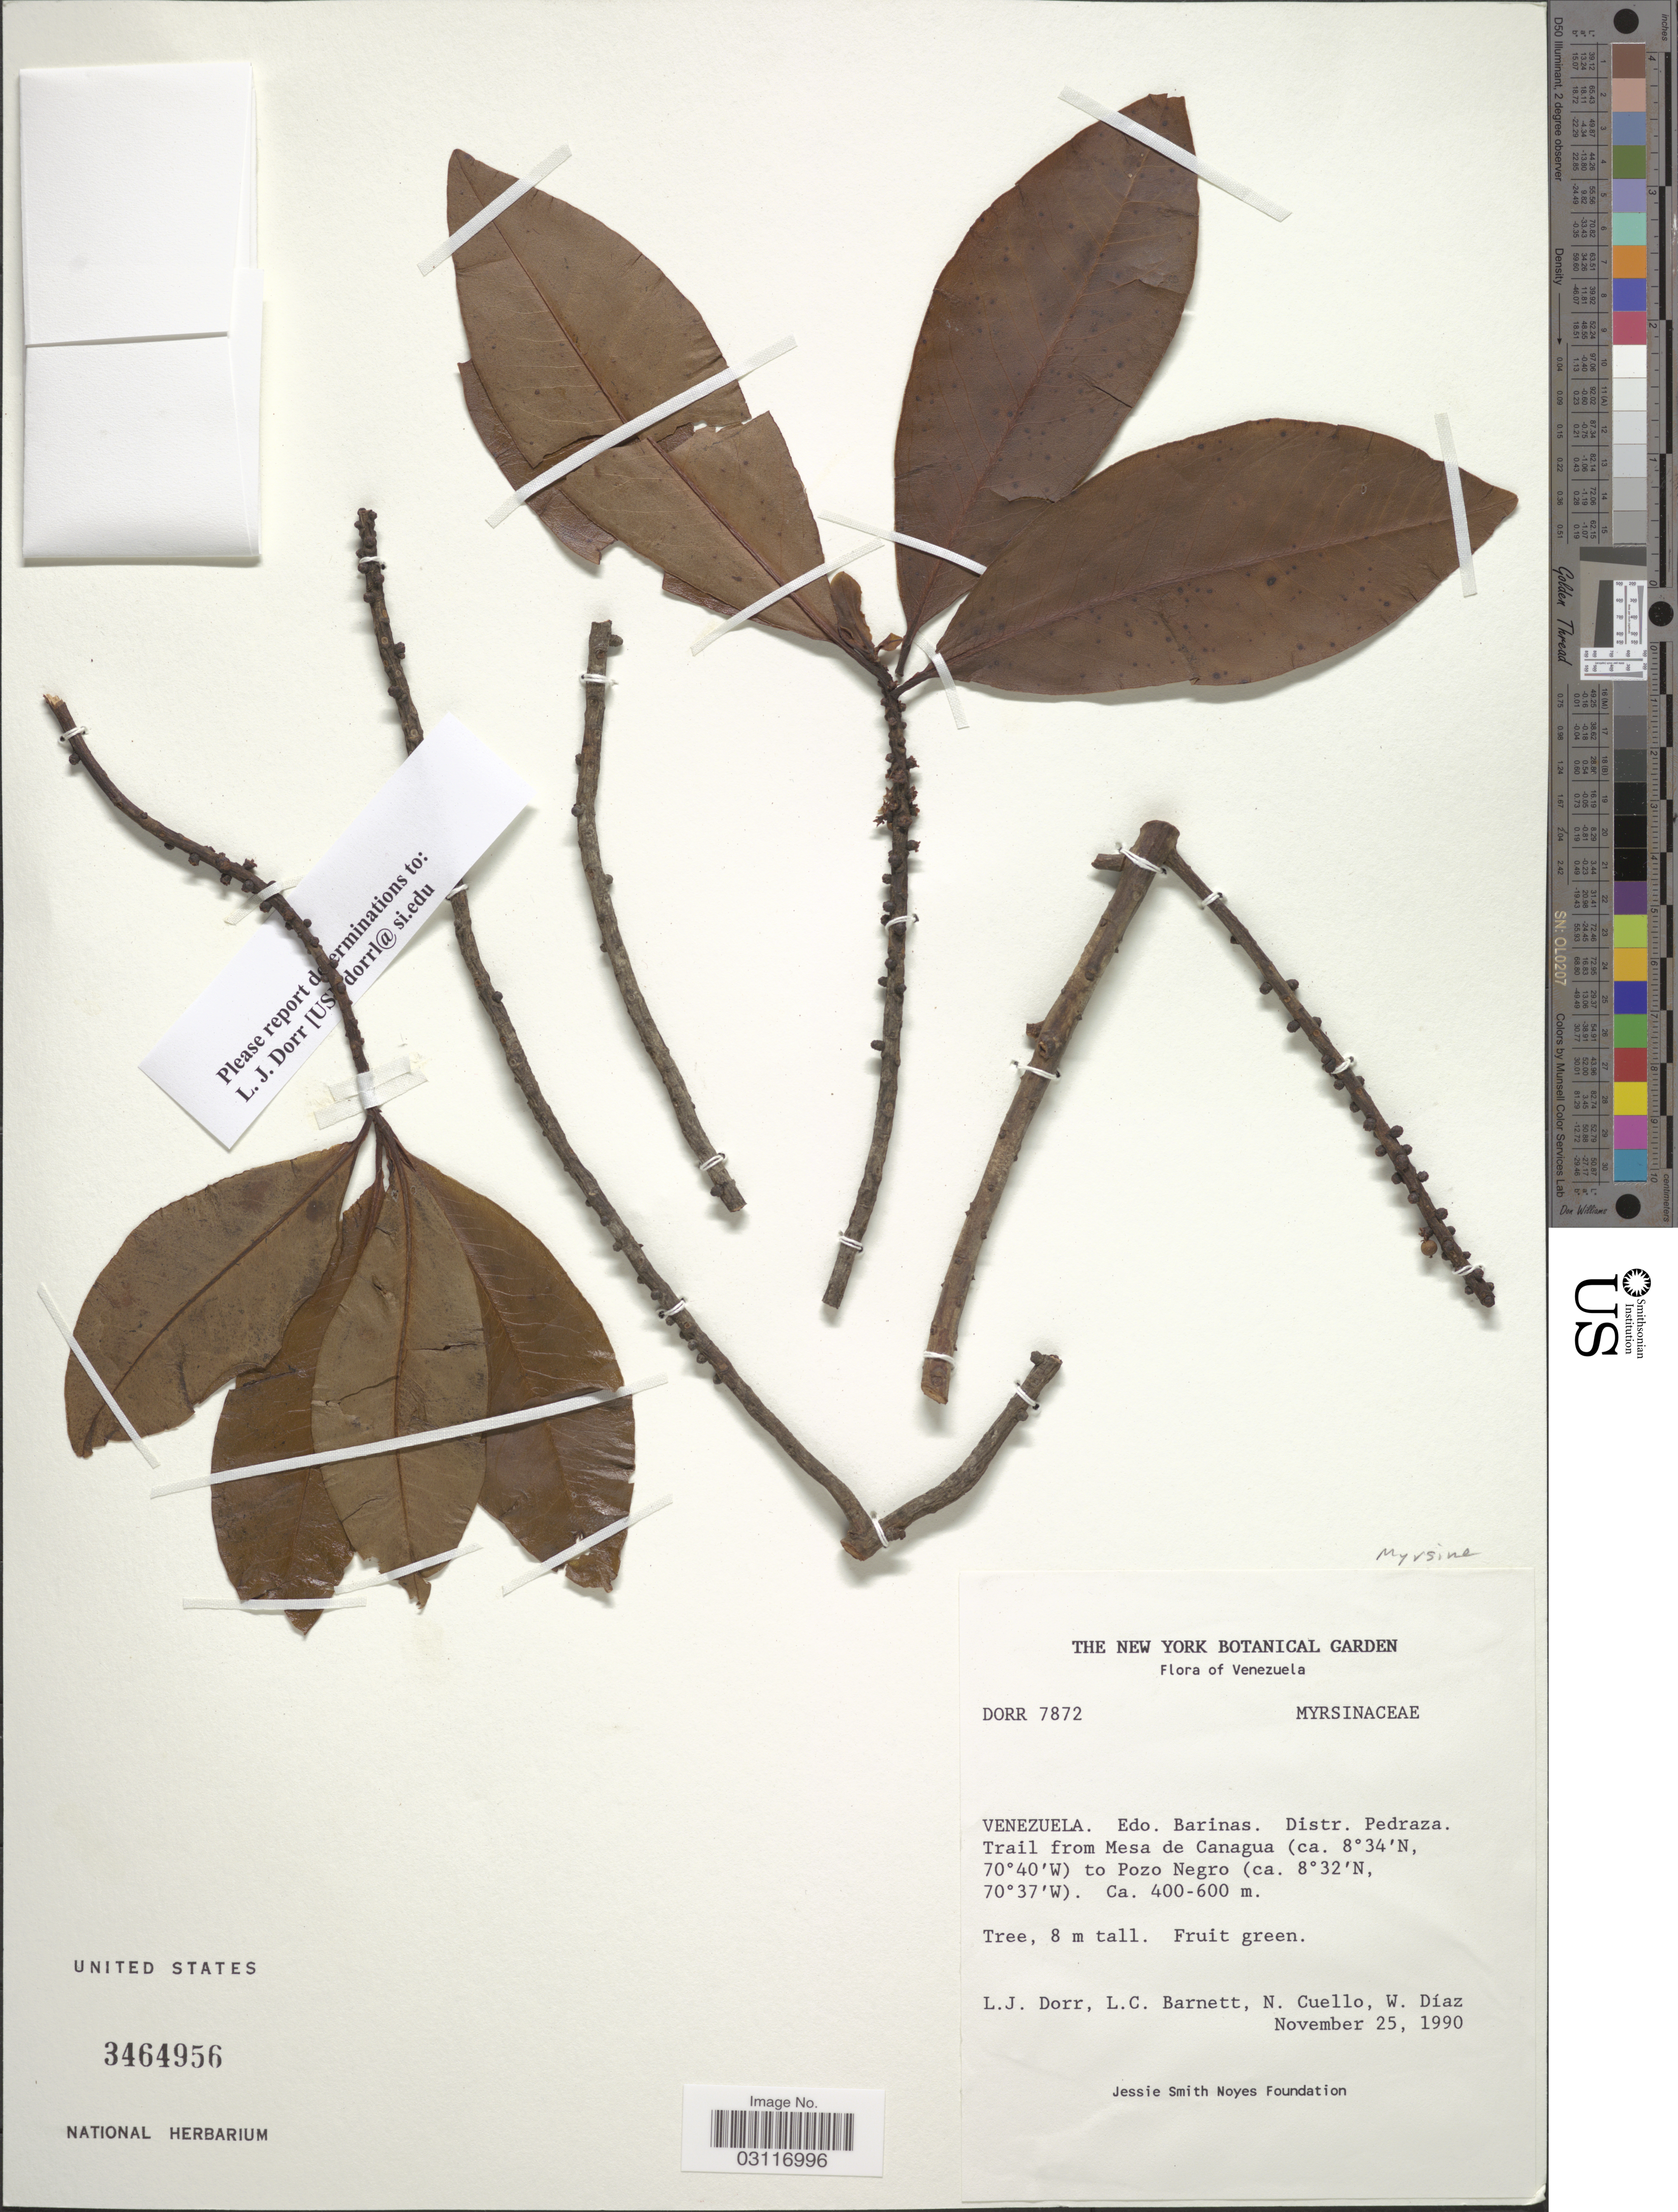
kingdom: Plantae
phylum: Tracheophyta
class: Magnoliopsida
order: Ericales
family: Primulaceae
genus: Myrsine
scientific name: Myrsine sp.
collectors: L. J. Dorr, L. C. Barnett, N. L. Cuello & W. Díaz P.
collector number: DORR 7872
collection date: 1990-11-25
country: Venezuela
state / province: Barinas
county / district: Pedraza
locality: Trail from Mesa de Canagua to Pozo Negro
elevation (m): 400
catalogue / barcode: US 3464956